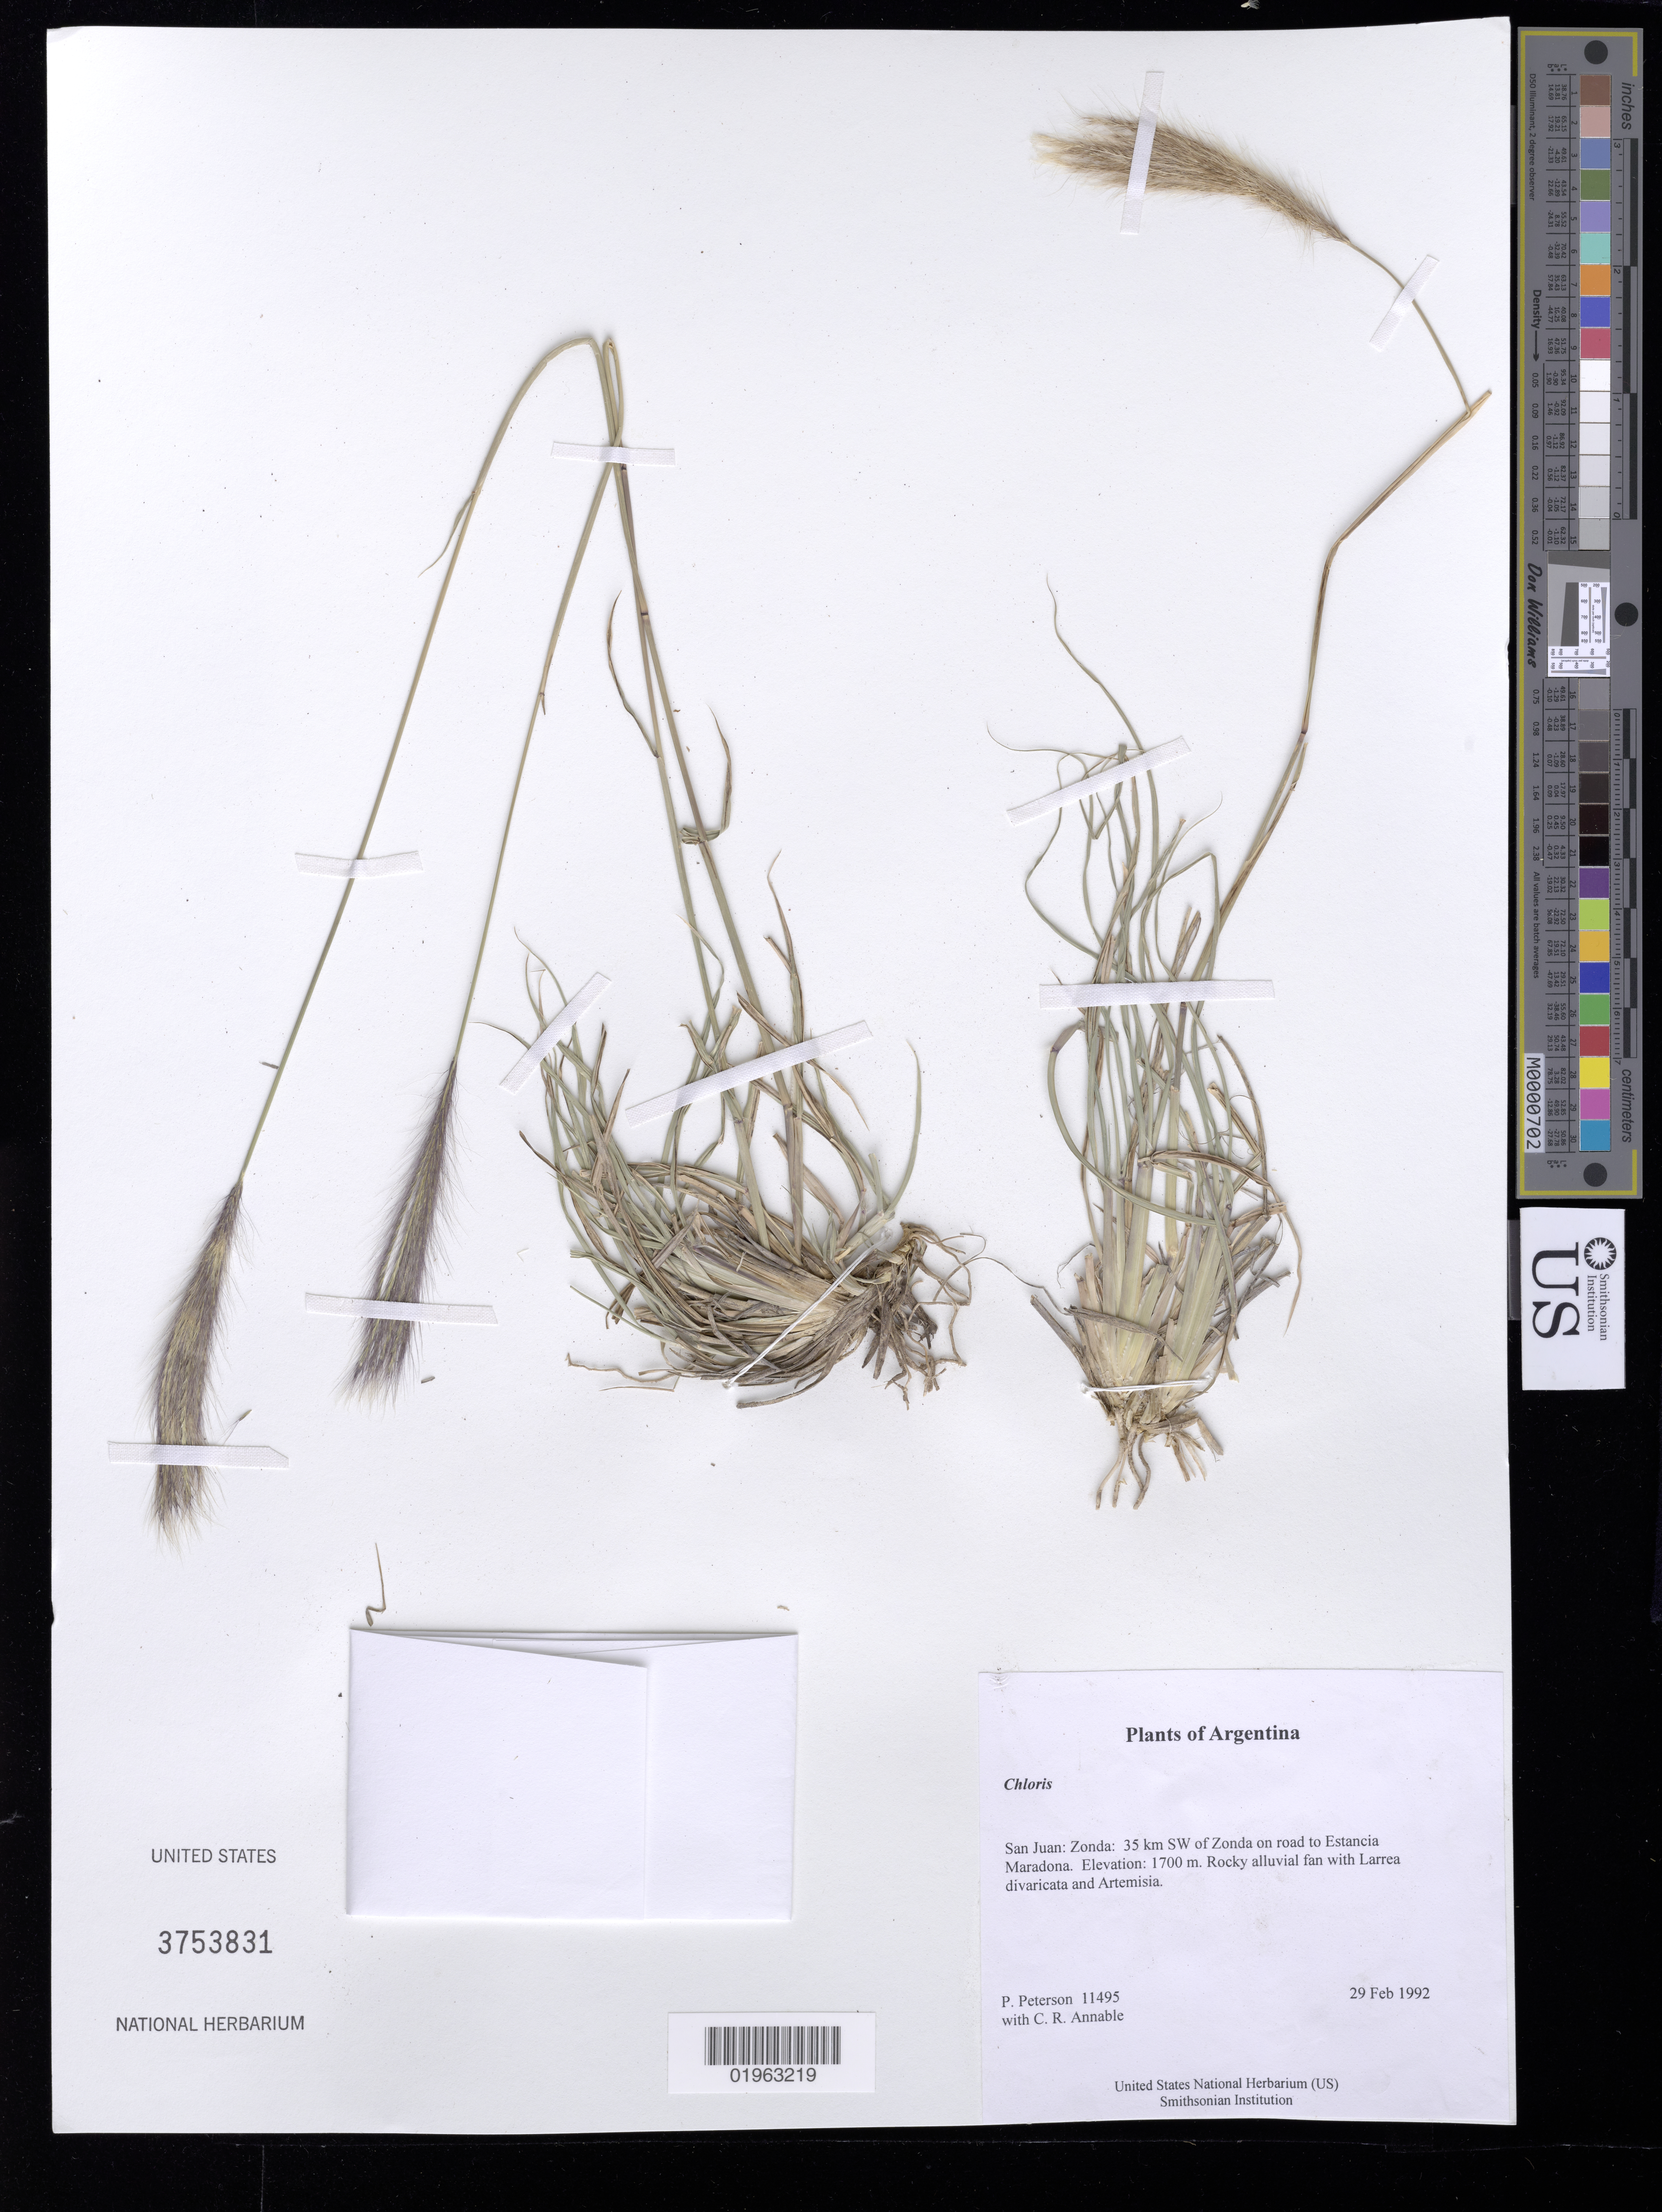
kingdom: Plantae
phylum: Tracheophyta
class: Liliopsida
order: Poales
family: Poaceae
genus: Chloris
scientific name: Chloris sp.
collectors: P. M. Peterson & C. R. Annable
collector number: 11495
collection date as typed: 29 Feb 1992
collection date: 1992-02-29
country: Argentina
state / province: San Juan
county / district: Zonda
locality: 35 km SW of Zonda on road to Estancia Maradona.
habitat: Rocky alluvial fan with Larrea divaricata and Artemisia.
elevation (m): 1700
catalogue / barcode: US 3753831